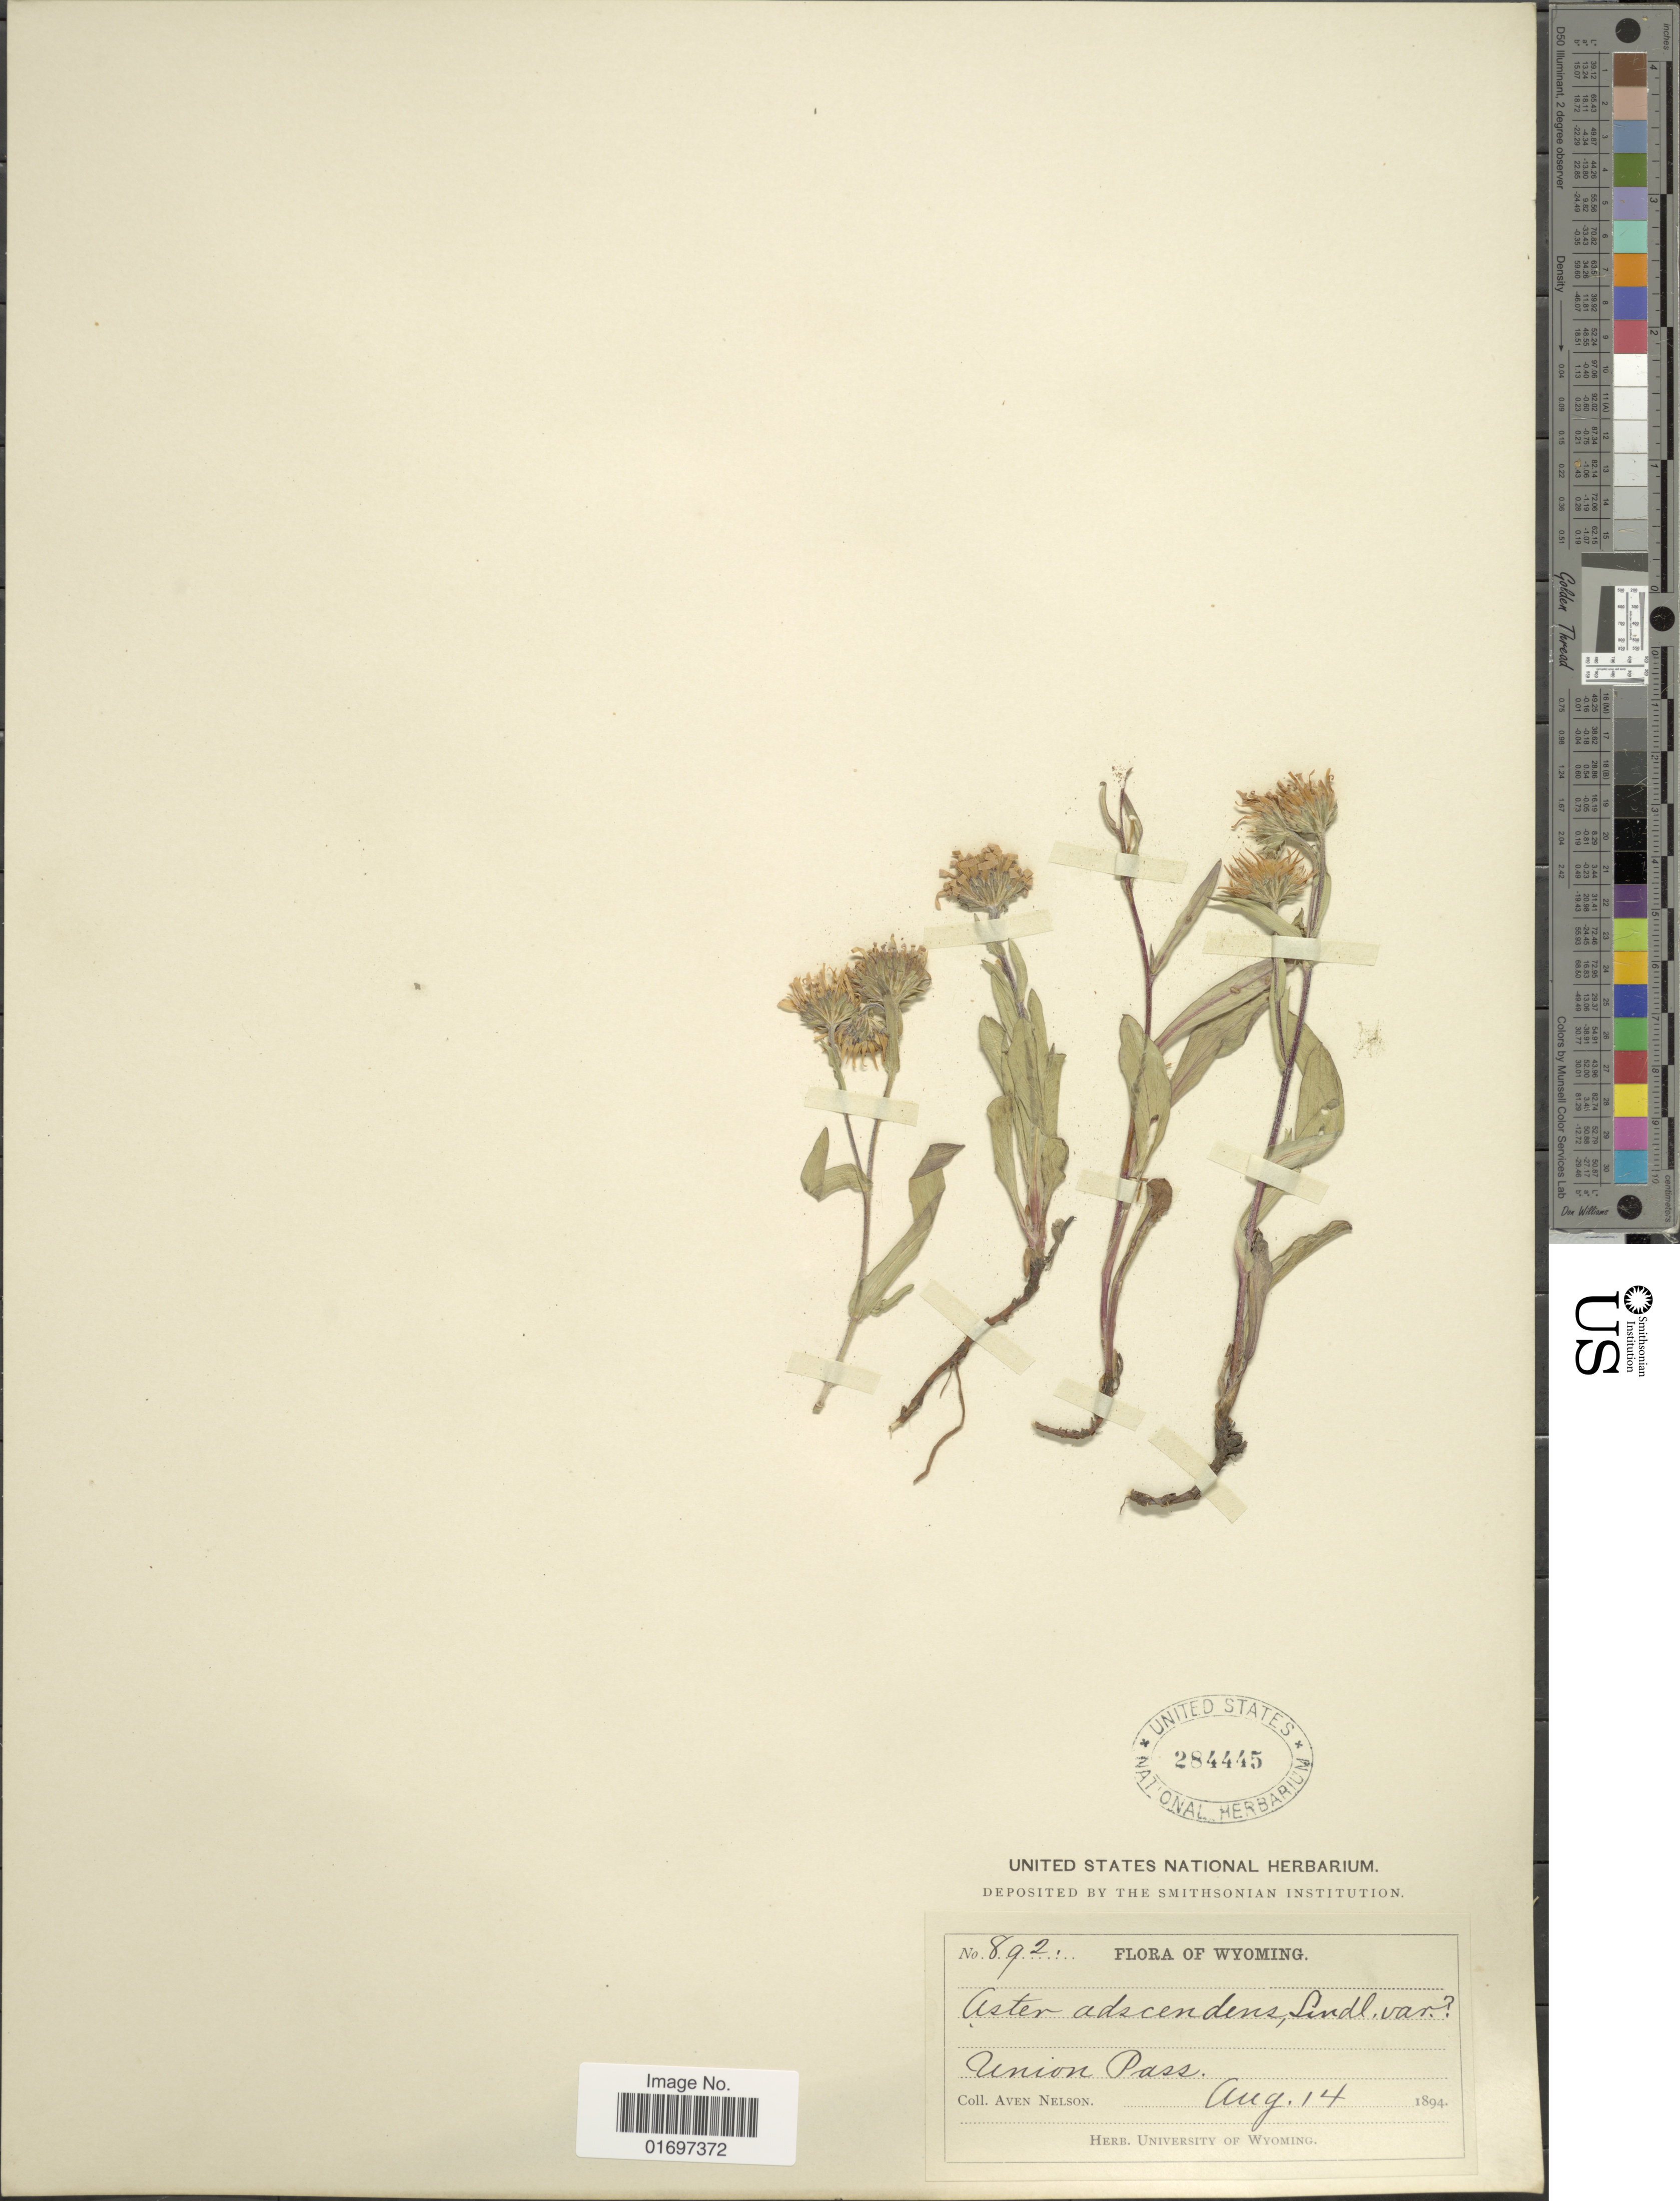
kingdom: Plantae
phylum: Tracheophyta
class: Magnoliopsida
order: Asterales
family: Asteraceae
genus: Symphyotrichum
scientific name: Symphyotrichum ascendens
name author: (Lindl.) G.L. Nesom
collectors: A. Nelson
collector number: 892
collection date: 1894-08-14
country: United States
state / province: Wyoming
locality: Wyoming. Union Pass.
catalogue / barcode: US 284445